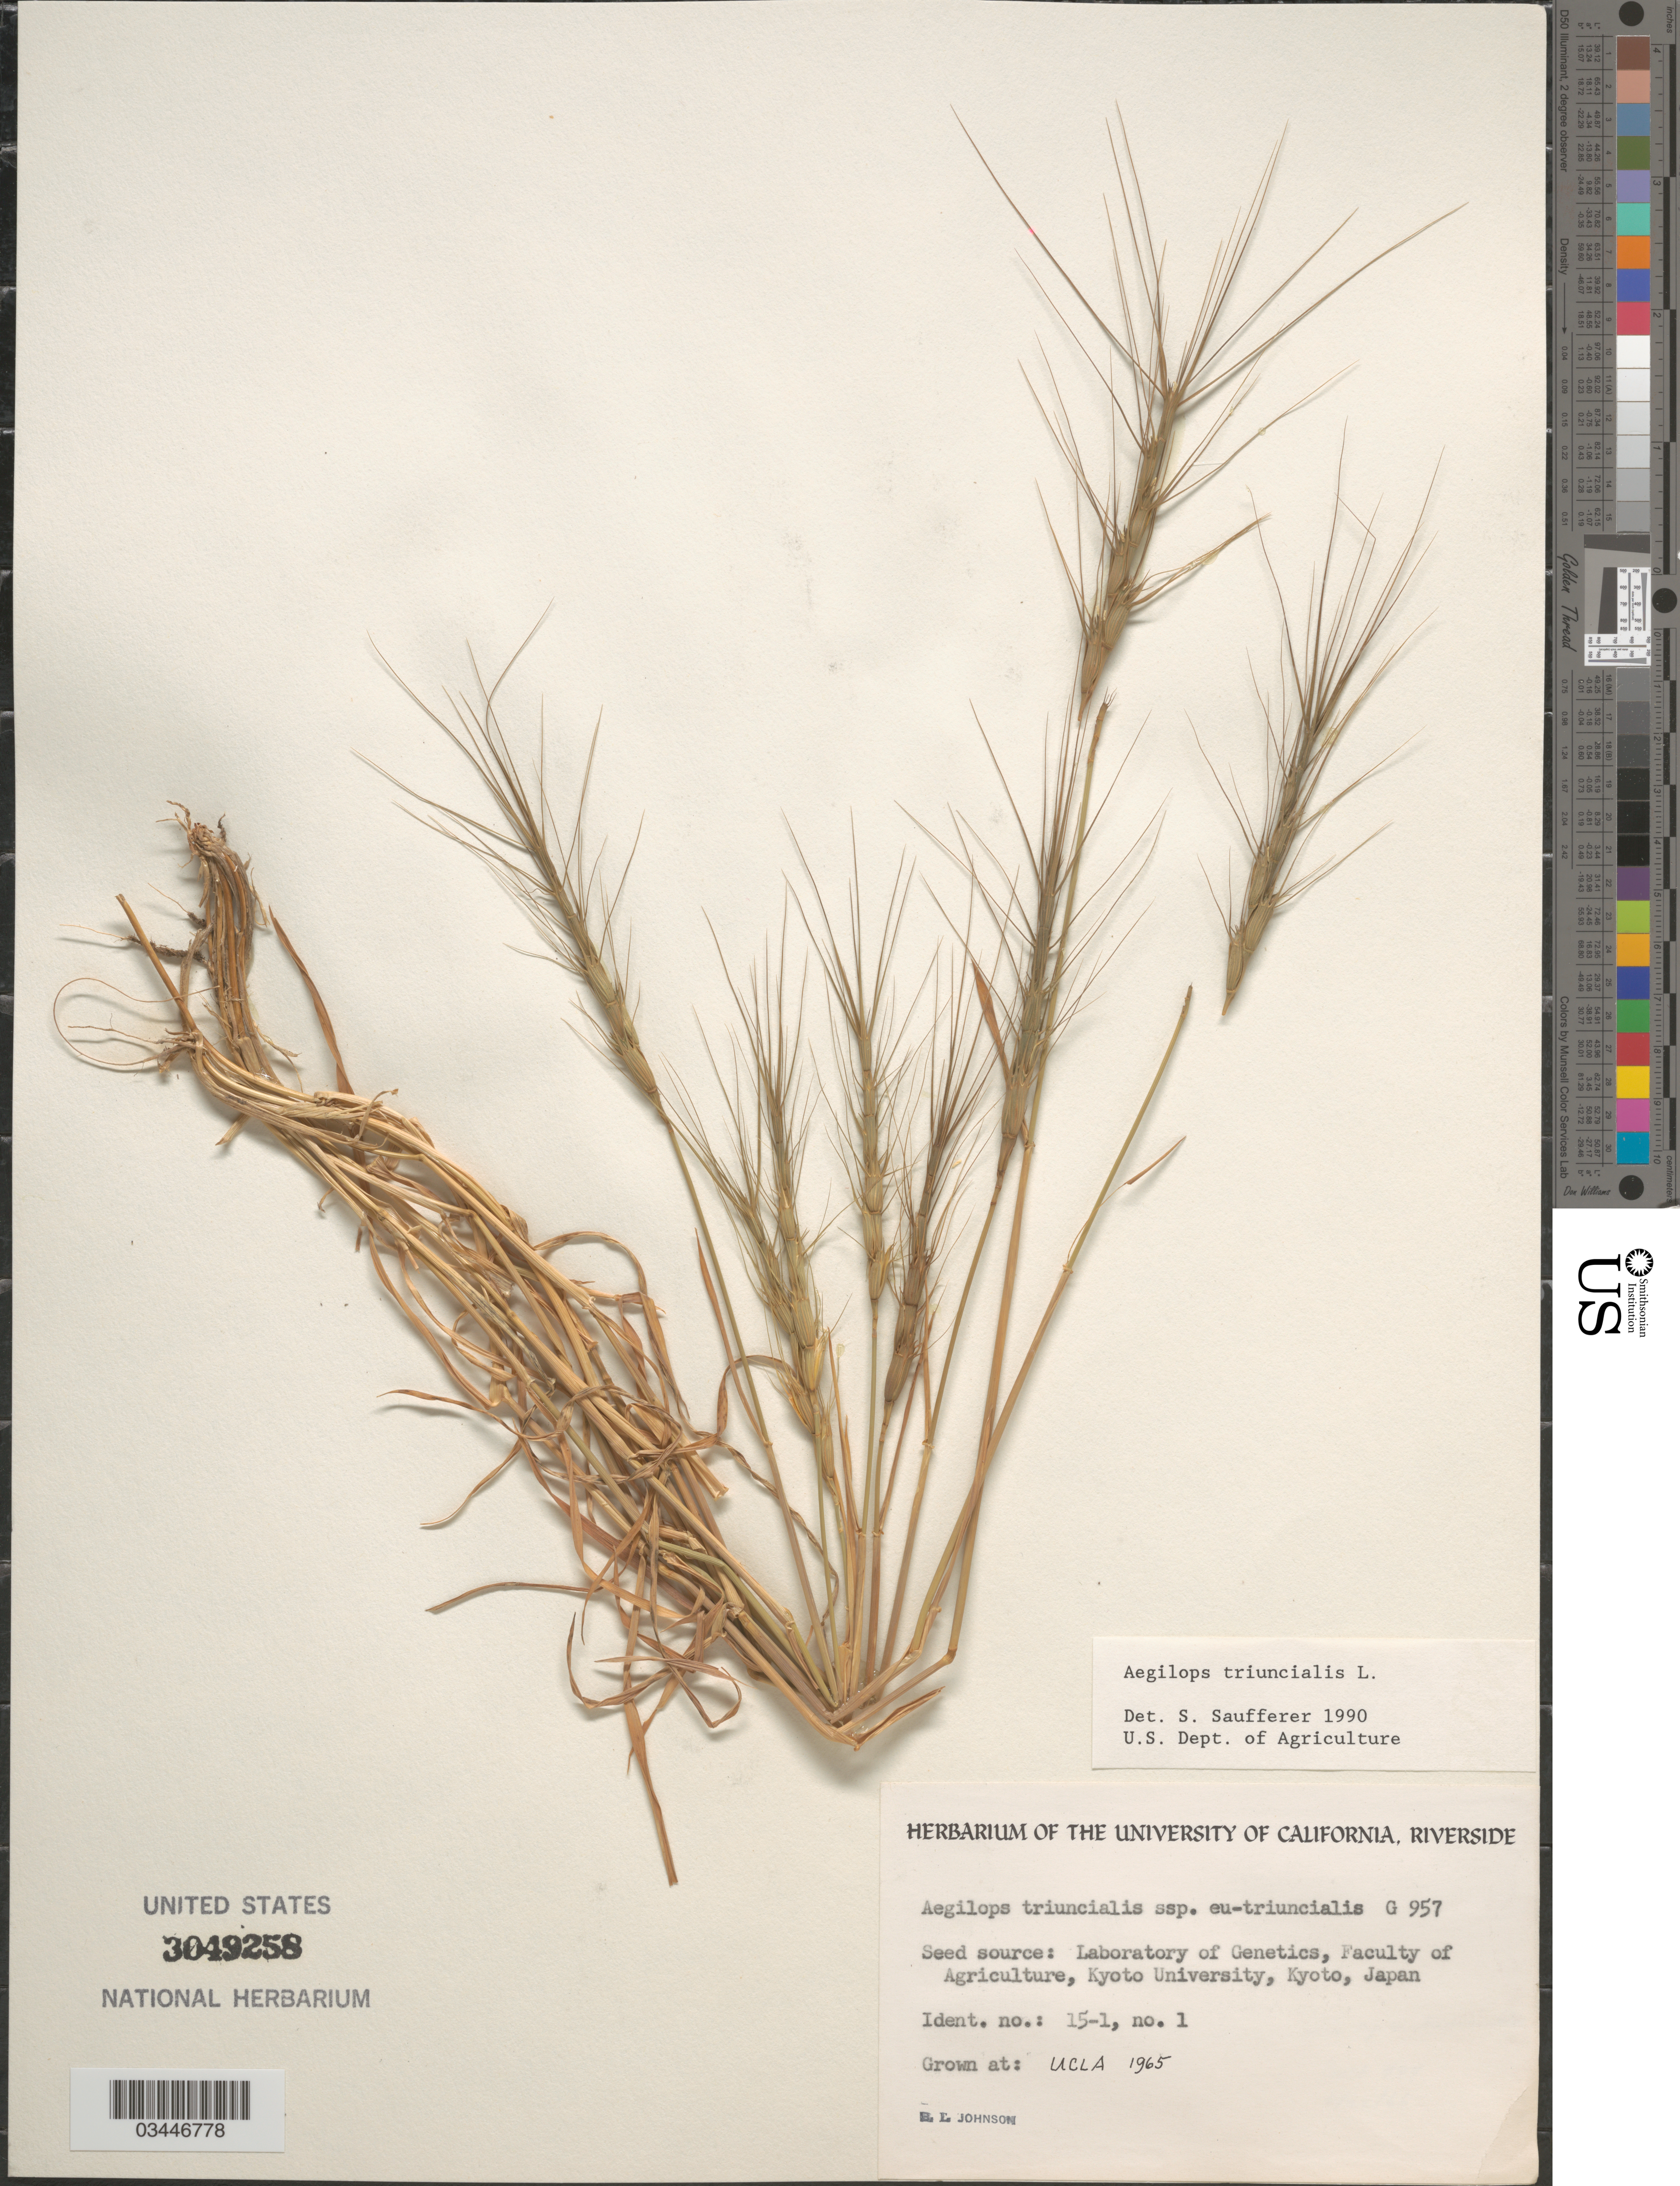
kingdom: Plantae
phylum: Tracheophyta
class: Liliopsida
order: Poales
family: Poaceae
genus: Aegilops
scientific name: Aegilops triuncialis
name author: L.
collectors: B. Johnson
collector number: G957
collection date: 1965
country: United States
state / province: California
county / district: Los Angeles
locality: UCLA.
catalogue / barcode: US 3049258